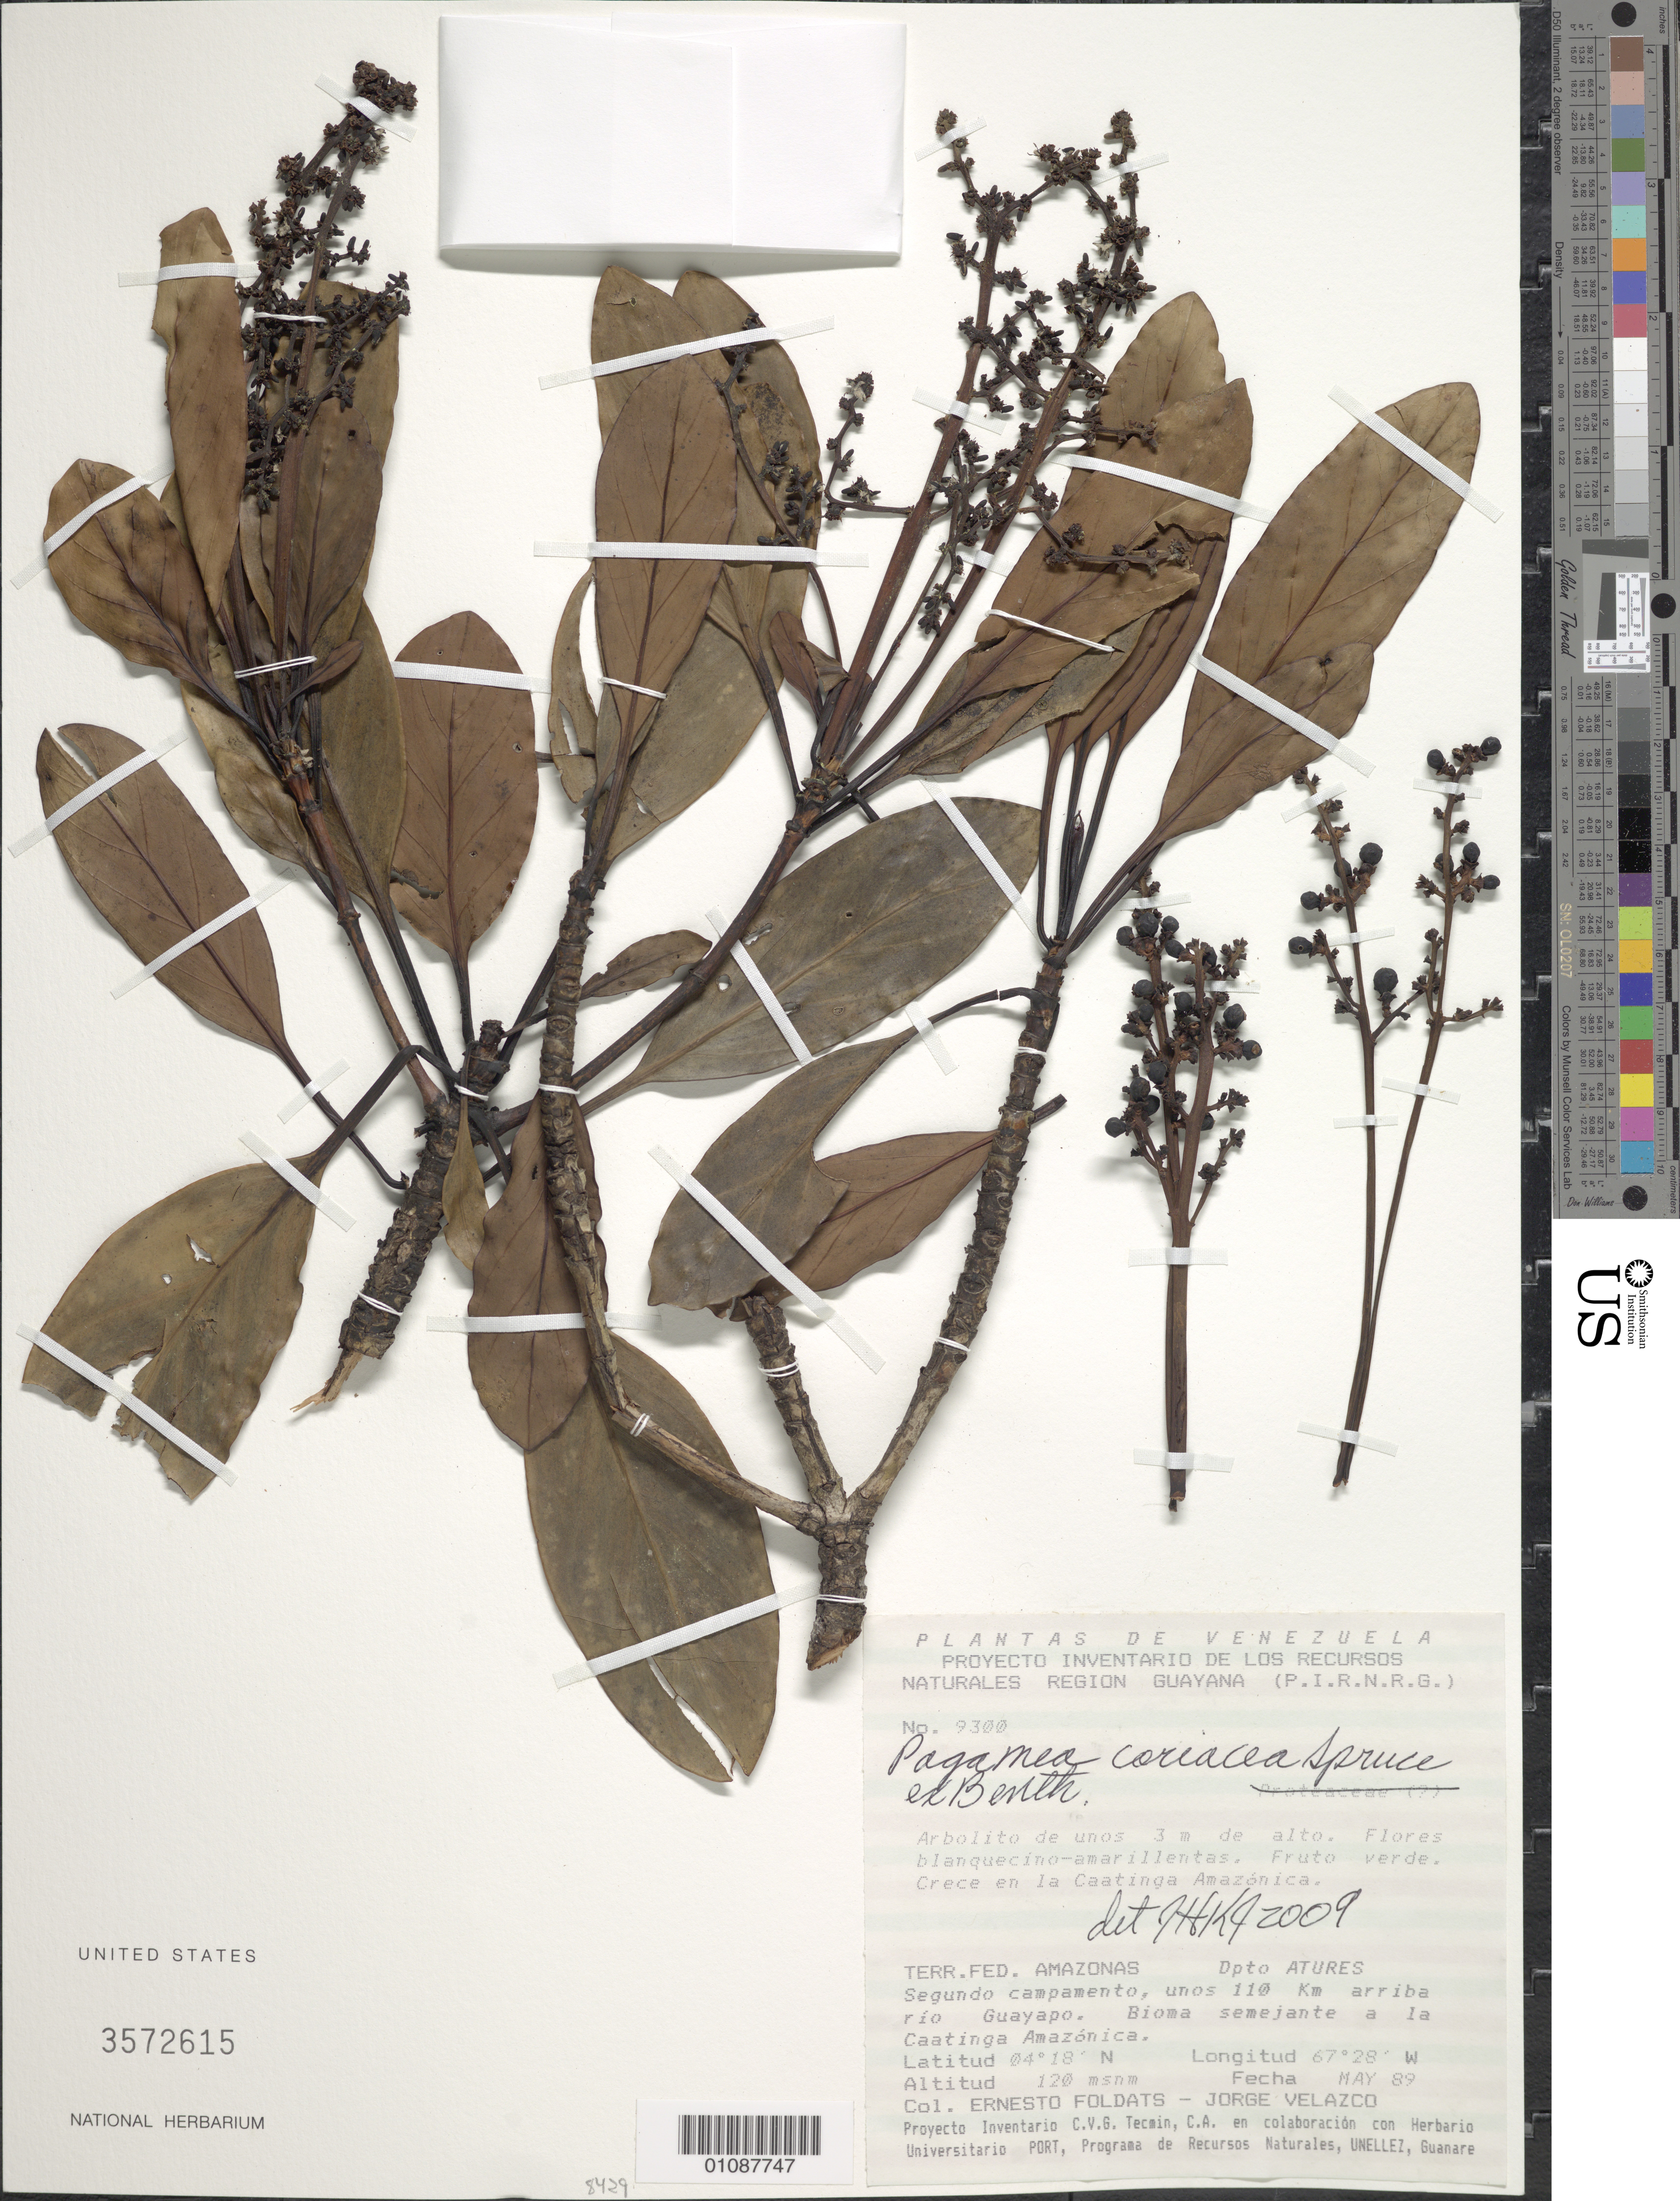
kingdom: Plantae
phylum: Tracheophyta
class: Magnoliopsida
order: Gentianales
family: Rubiaceae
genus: Pagamea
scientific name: Pagamea coriacea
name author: Spruce ex Benth.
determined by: Kirkbride, J. H.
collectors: E. Foldats & J. Velazco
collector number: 9300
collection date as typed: May-89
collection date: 1989-05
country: Venezuela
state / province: Amazonas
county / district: Atures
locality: Segundo campamento, unos 110 km arriba rio Guayapo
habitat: Bioma semejante a la caatinga Amazonica; crece en la caatinga Amazonica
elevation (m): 120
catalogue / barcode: US 3572615